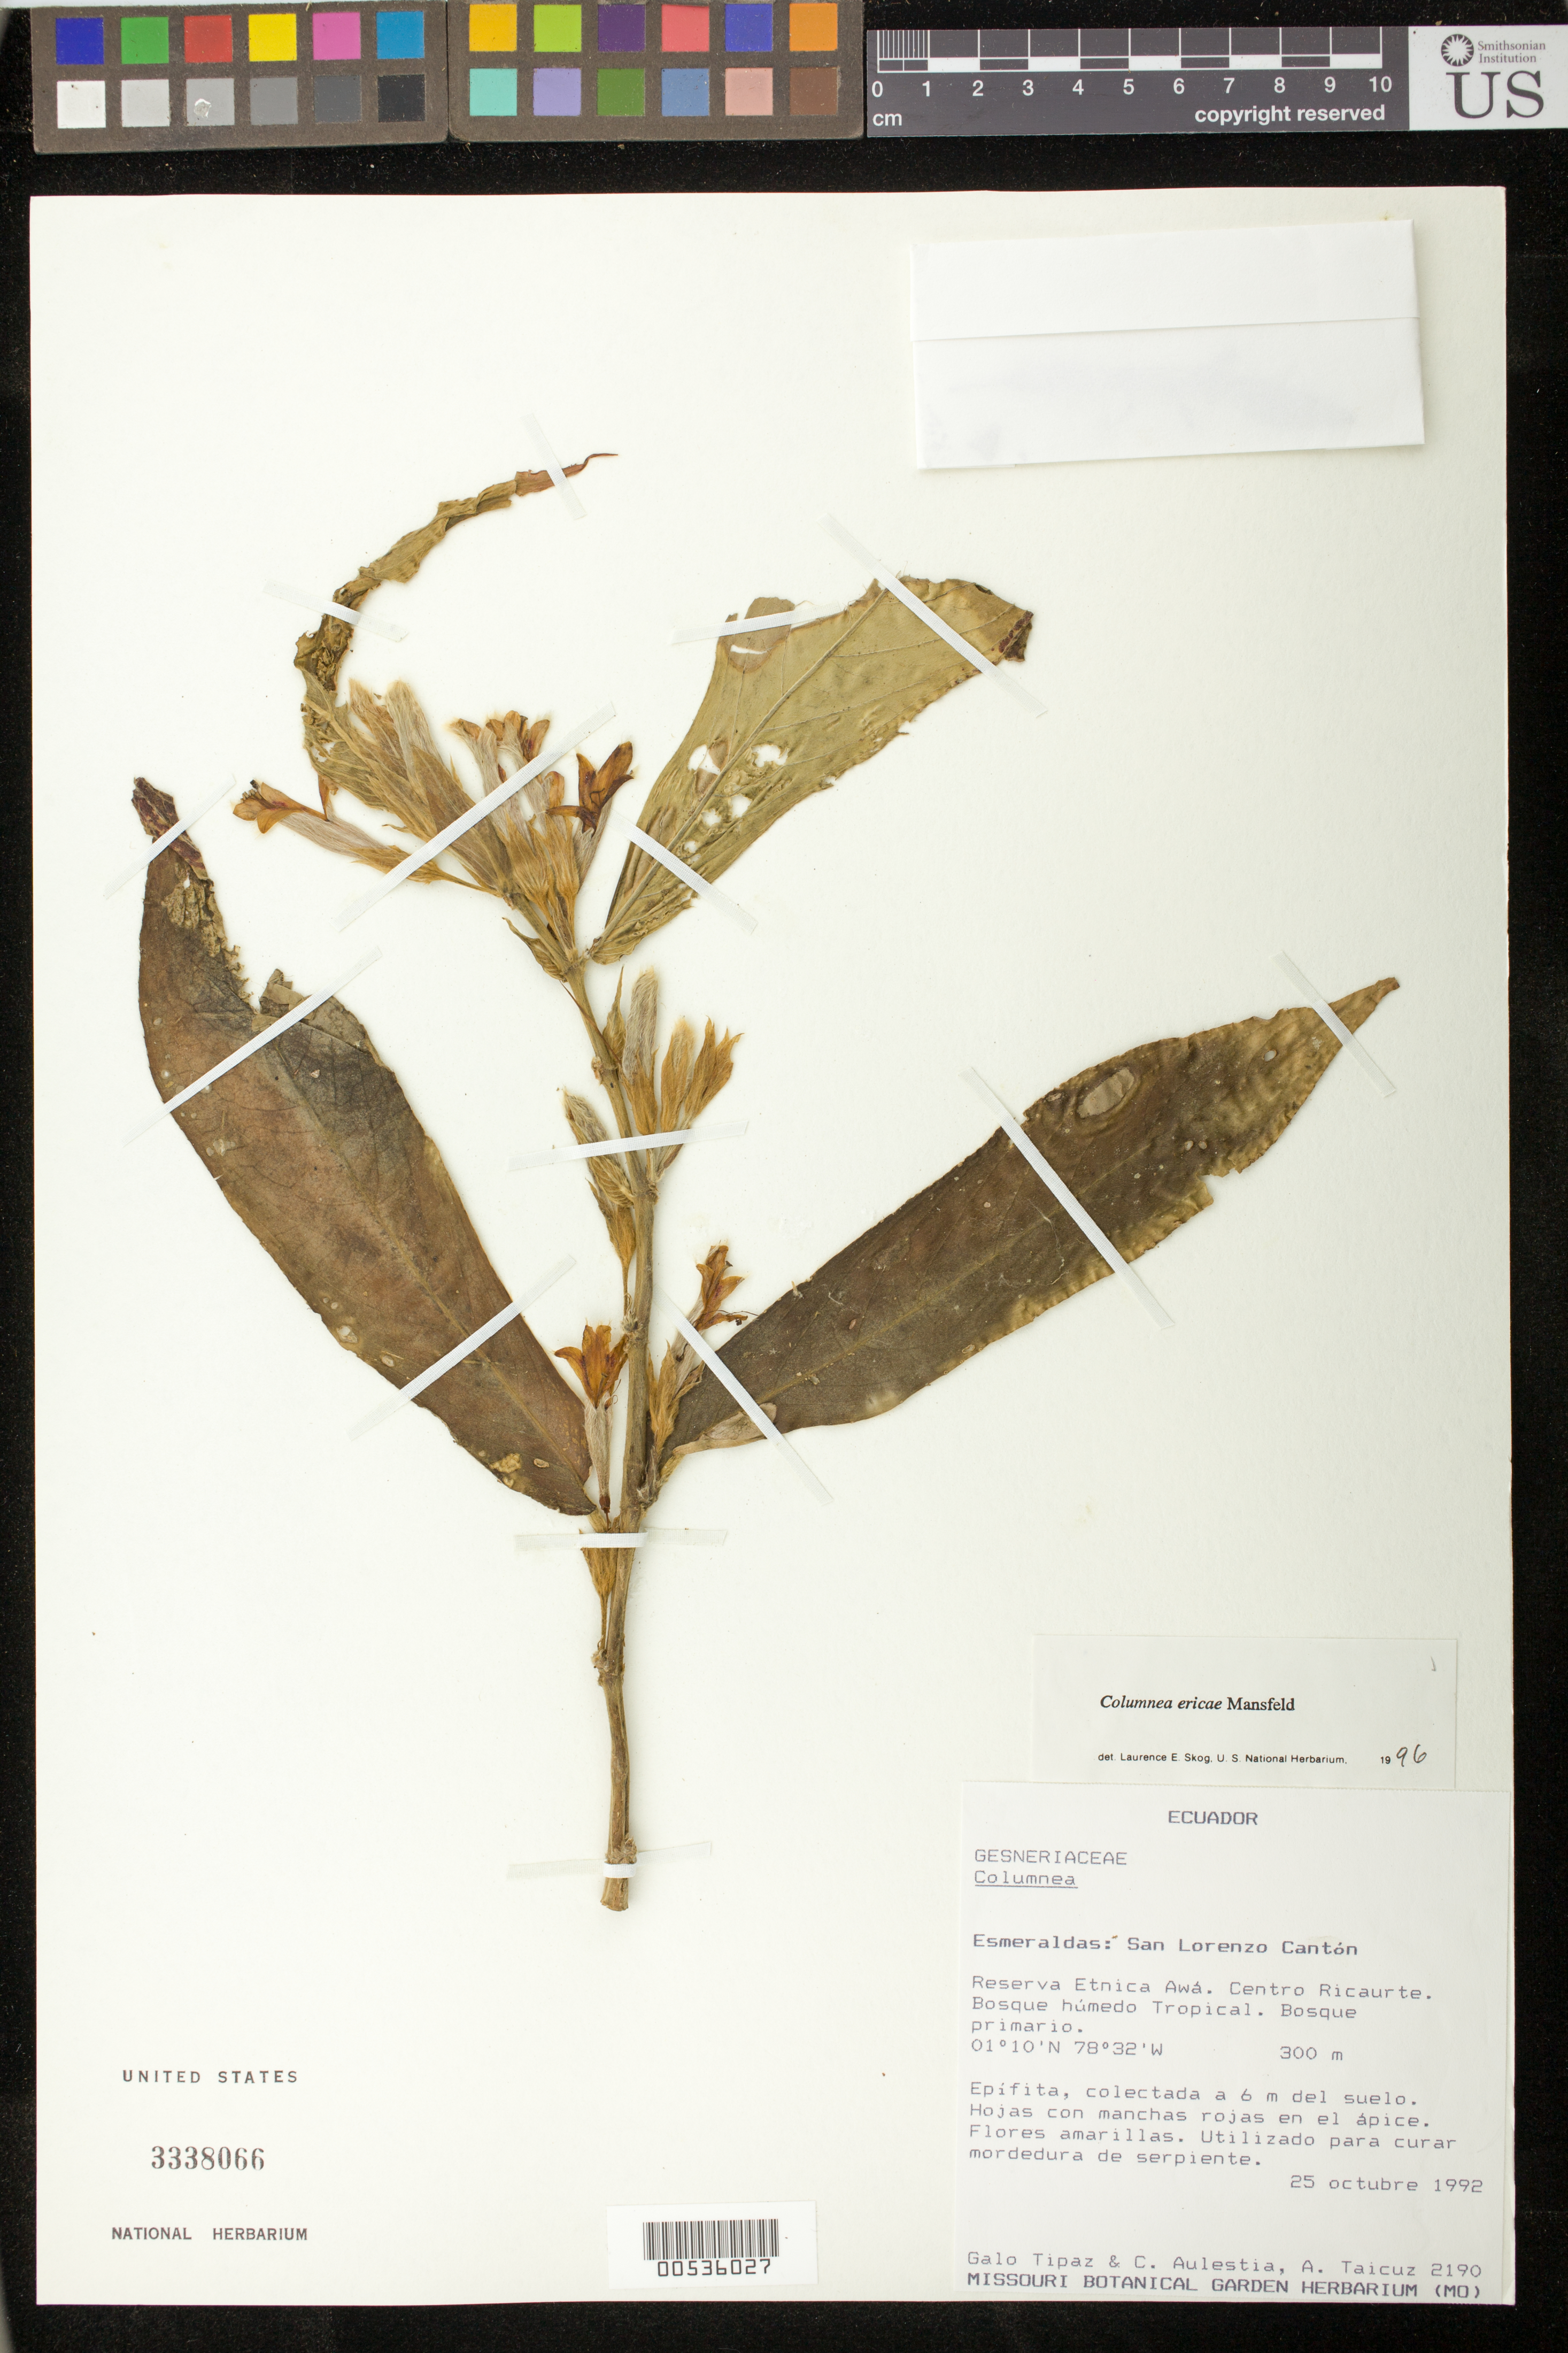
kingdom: Plantae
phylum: Tracheophyta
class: Magnoliopsida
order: Lamiales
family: Gesneriaceae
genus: Columnea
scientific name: Columnea ericae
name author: Mansf.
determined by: Skog, Laurence E.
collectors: G. Tipaz, C. Aulestia & A. Taicuz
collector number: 2190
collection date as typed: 25 Oct 1992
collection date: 1992-10-25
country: Ecuador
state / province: Esmeraldas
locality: San Lorenzo Cantón: Reserva Etnica Awá, Centro Ricaurte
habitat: Bosque húmedo tropical; bosque primario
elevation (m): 300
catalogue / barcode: US 3338066